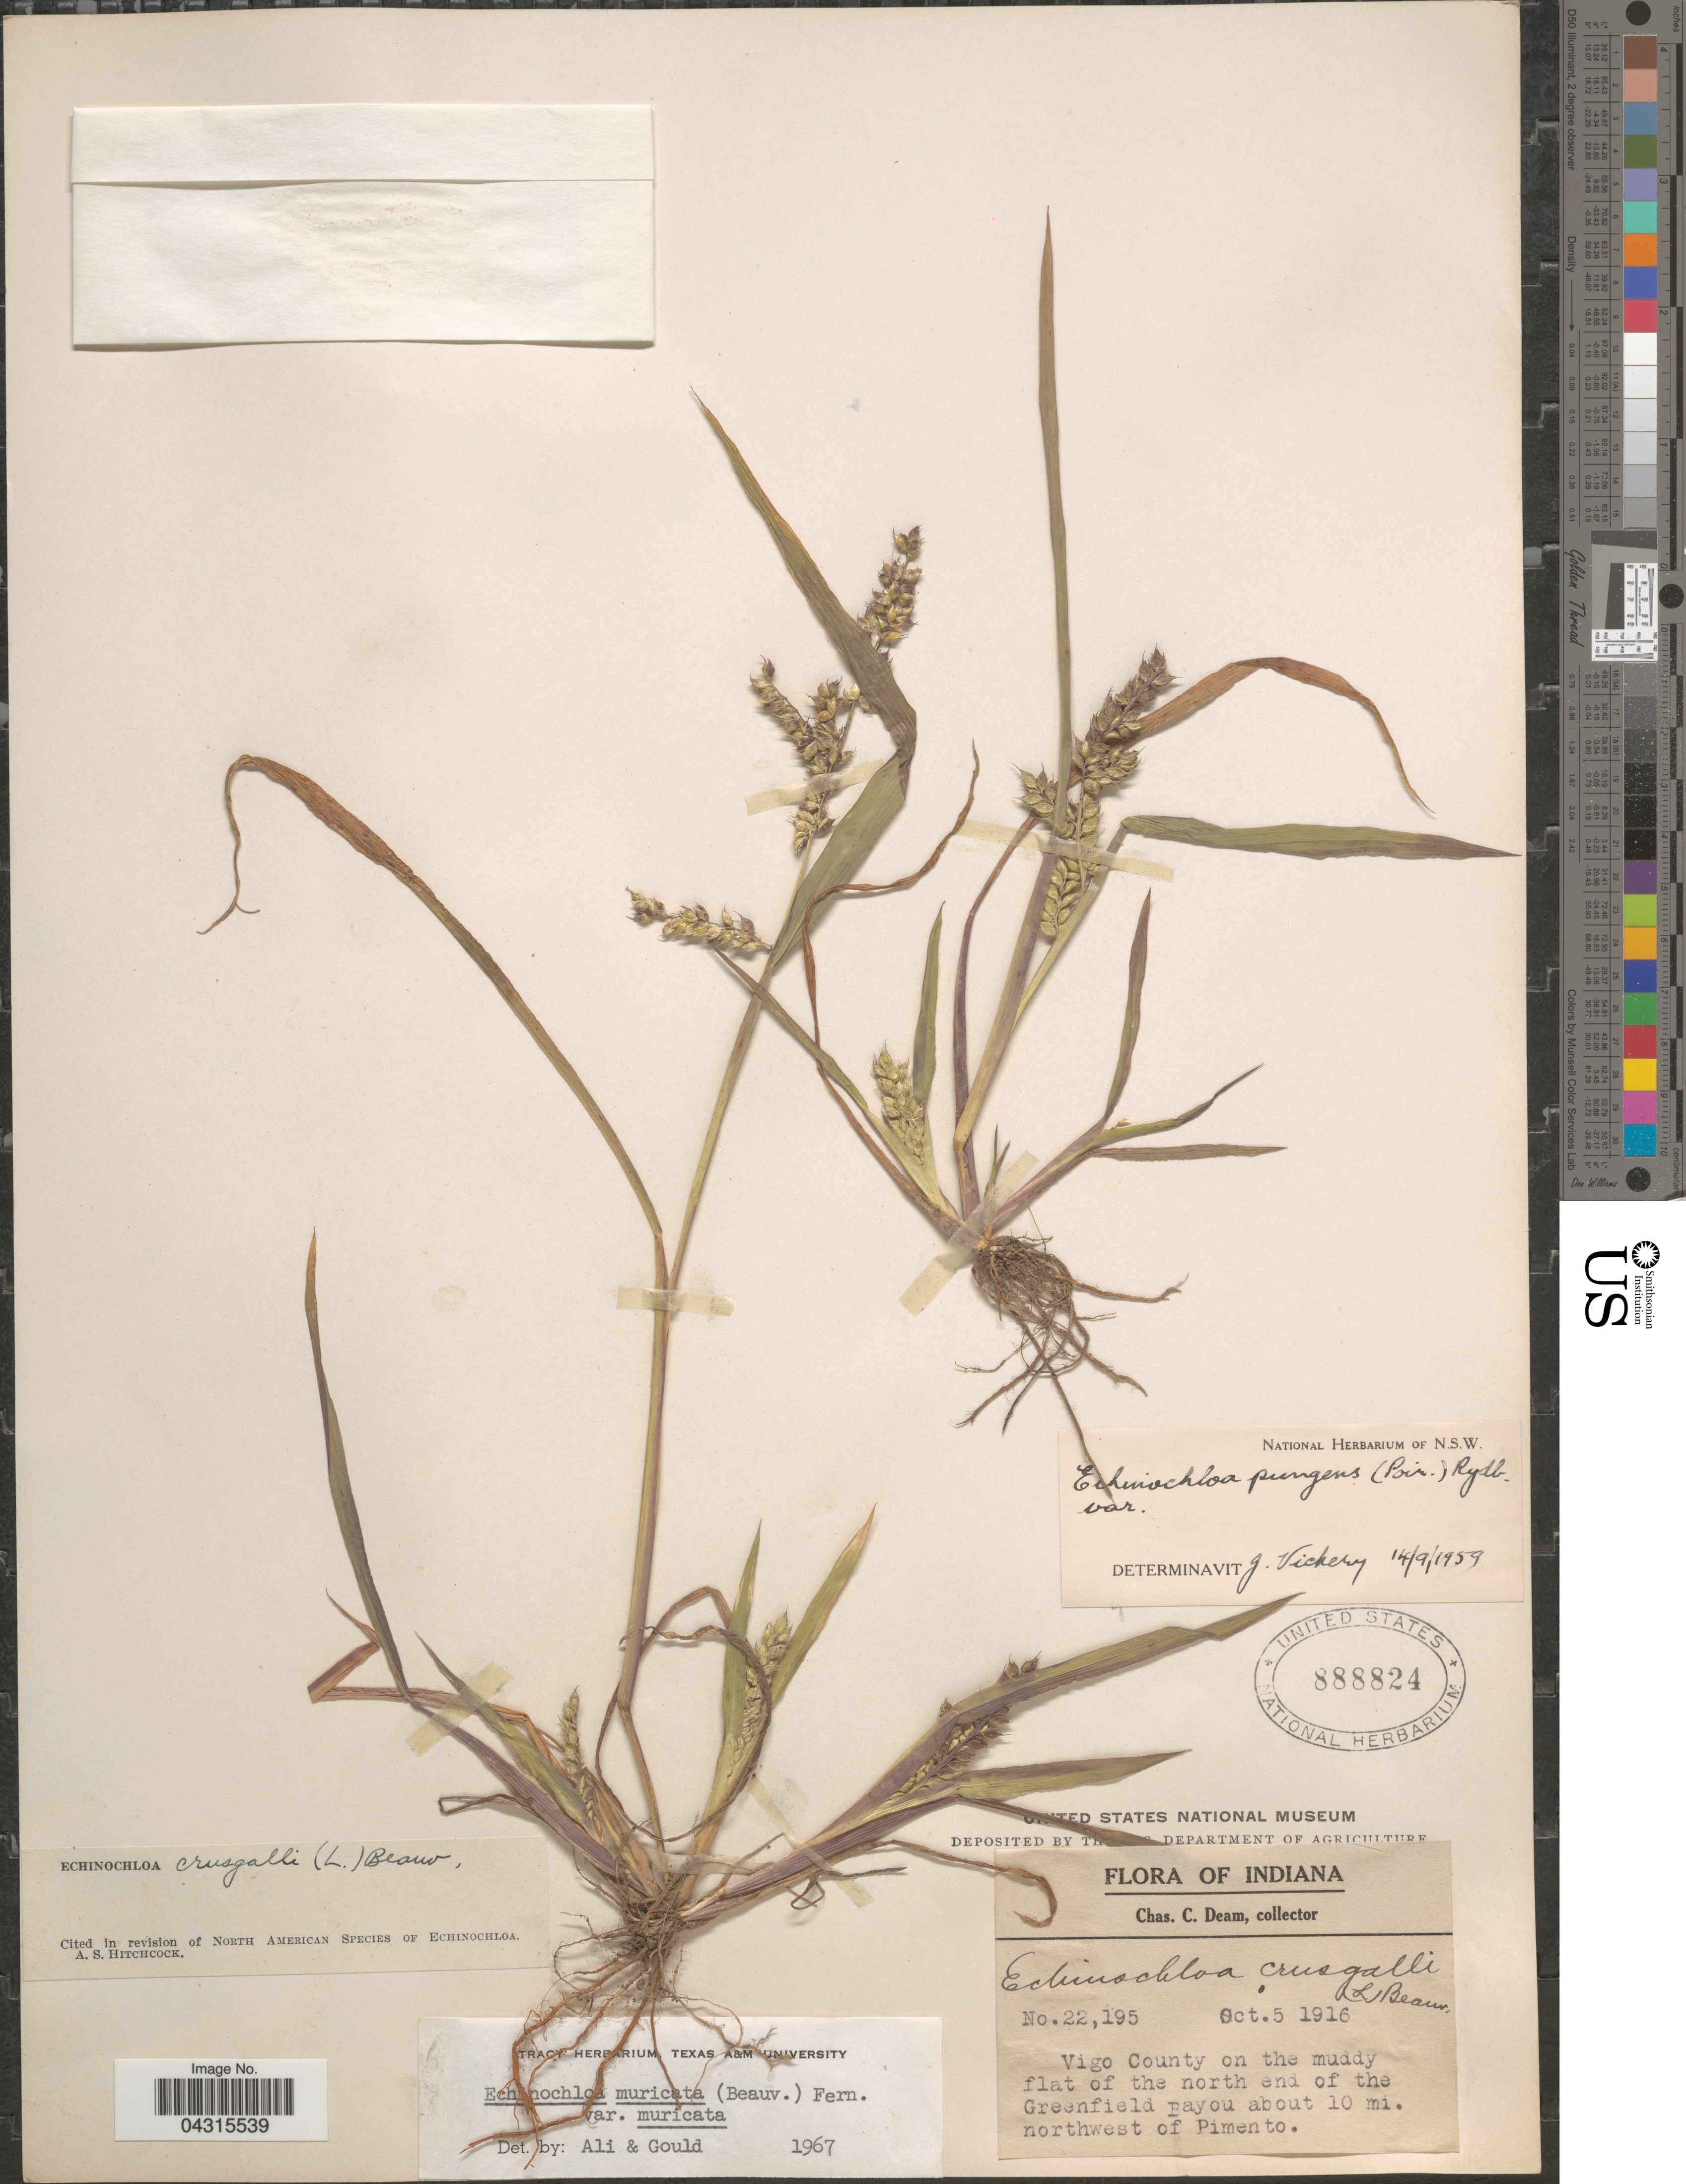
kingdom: Plantae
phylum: Tracheophyta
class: Liliopsida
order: Poales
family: Poaceae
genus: Echinochloa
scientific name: Echinochloa muricata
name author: (P. Beauv.) Fernald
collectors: C. C. Deam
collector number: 22195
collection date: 1916-10-05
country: United States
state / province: Indiana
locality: Vigo County on the muddy flat of the north end of the Greenfield Bayou about 10 mi. northwest of Pimento.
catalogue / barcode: US 888824